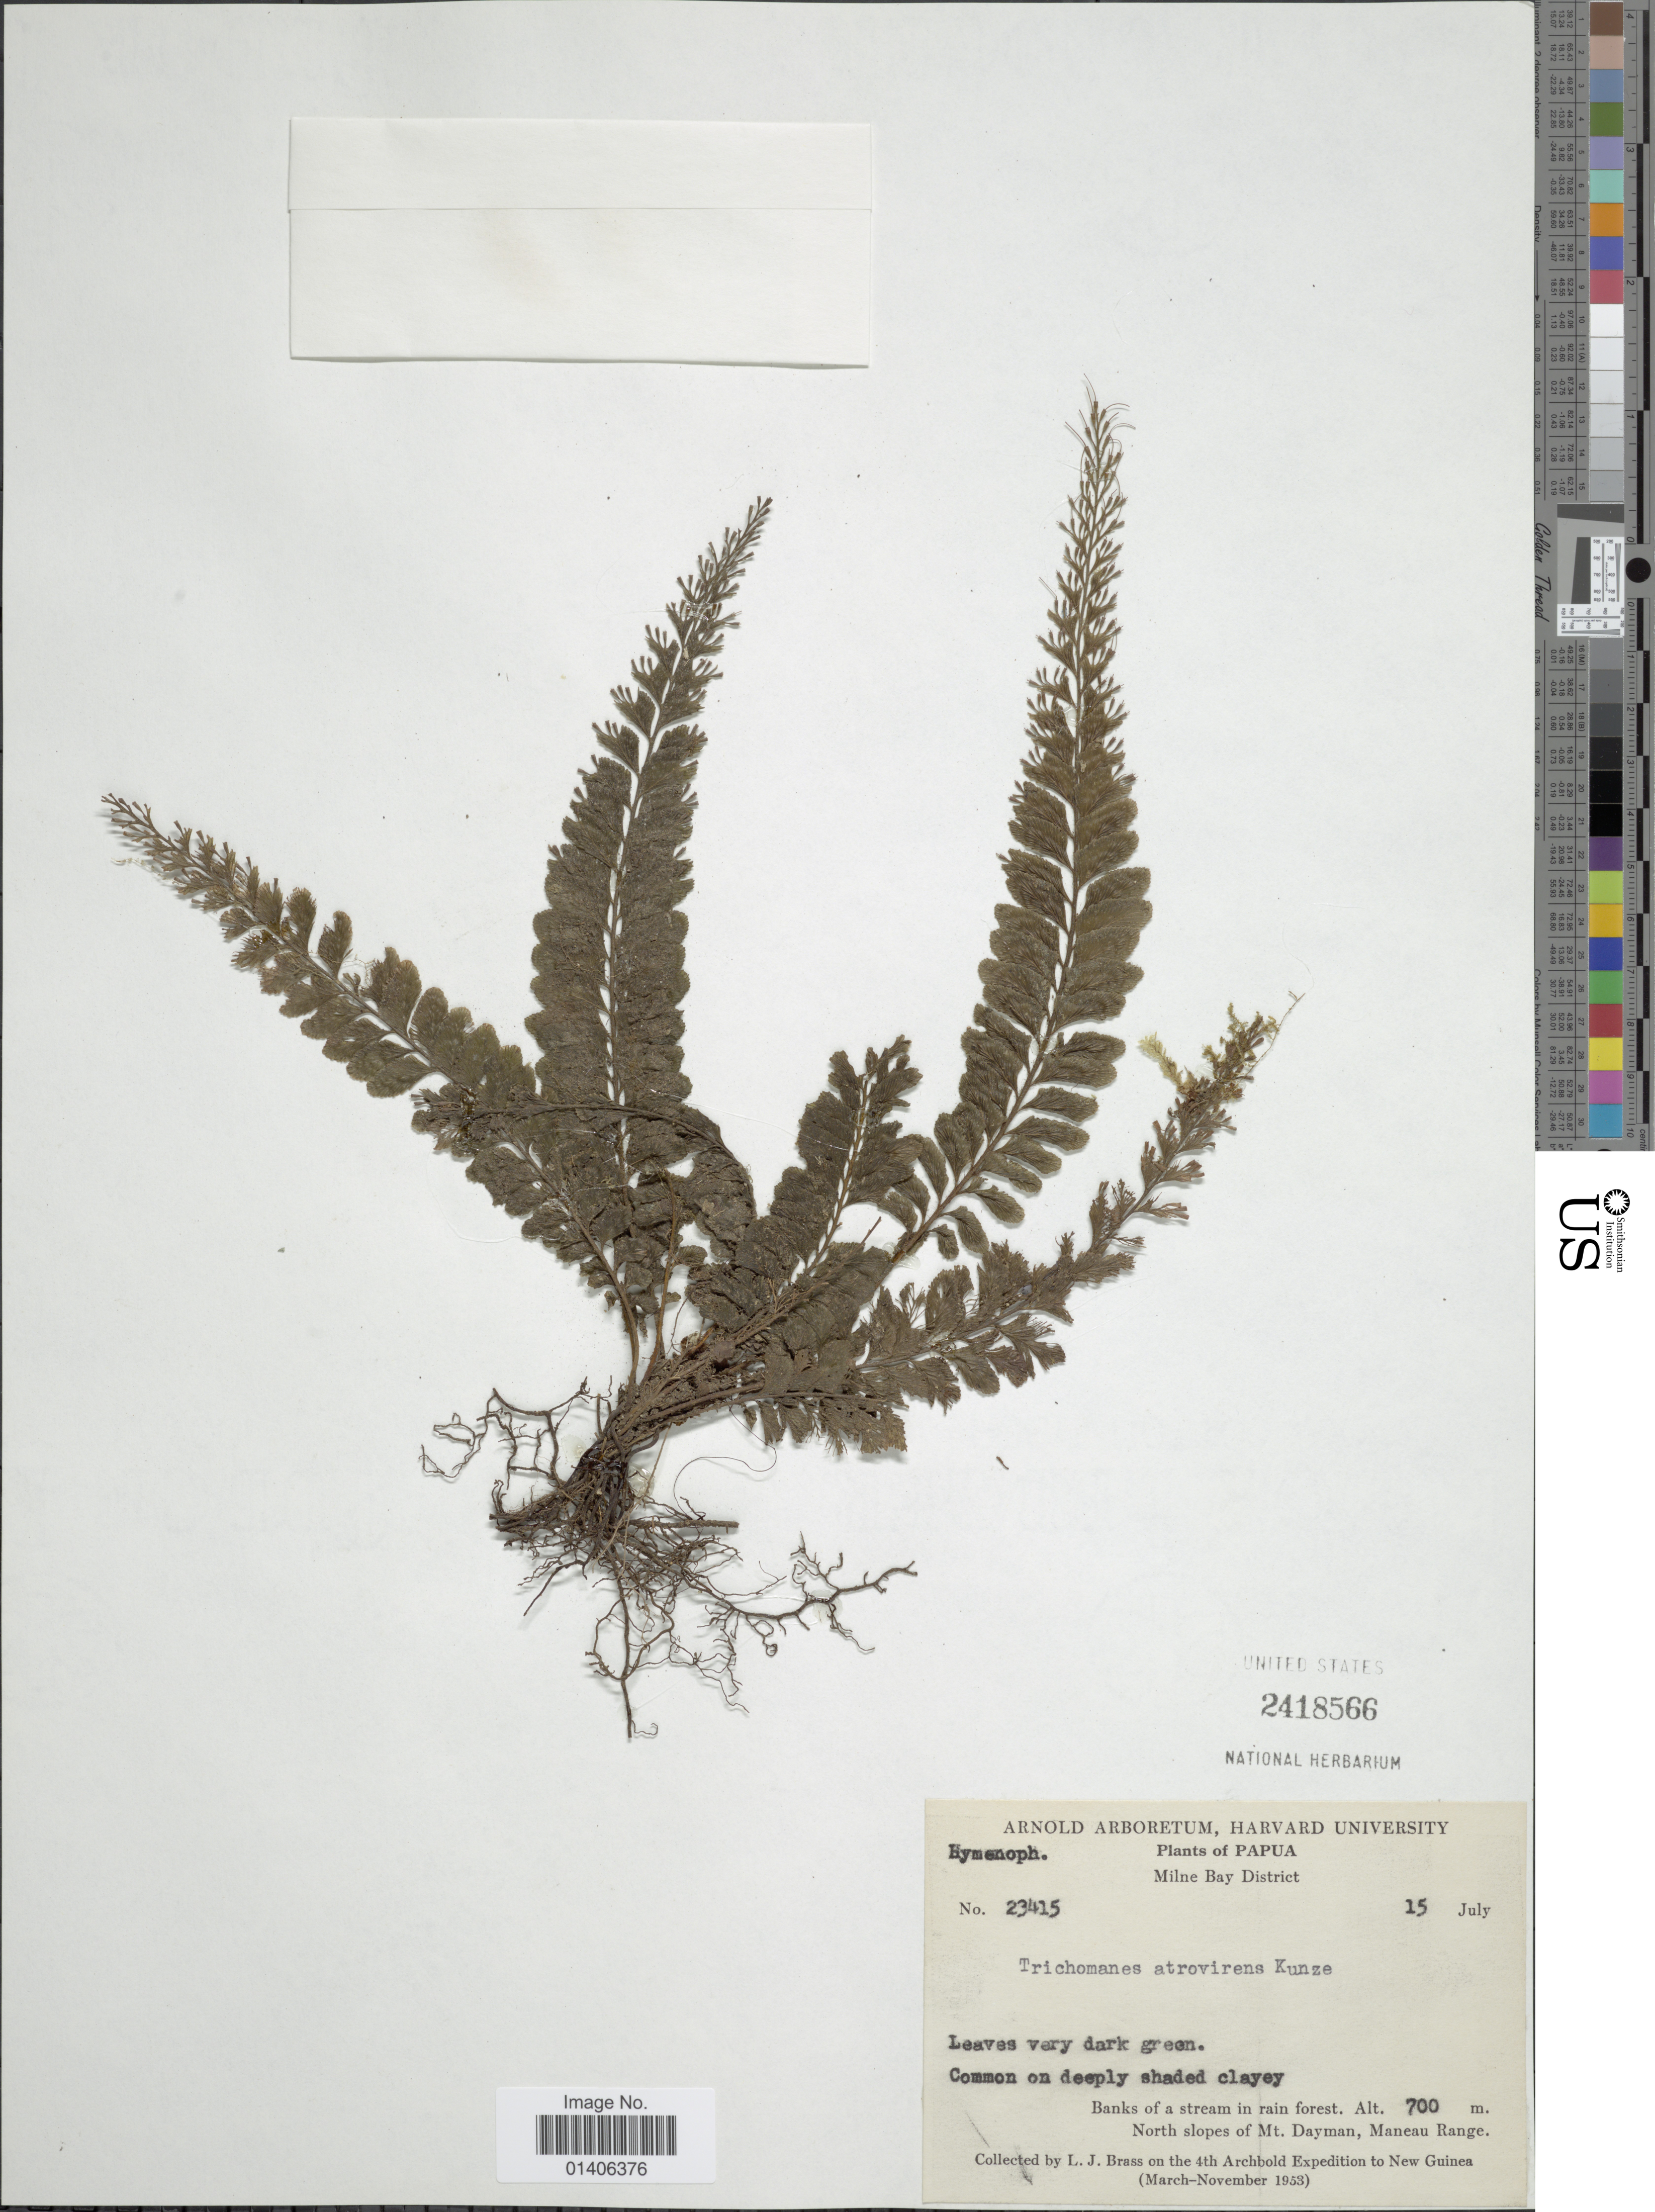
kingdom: Plantae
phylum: Tracheophyta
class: Polypodiopsida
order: Hymenophyllales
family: Hymenophyllaceae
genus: Cephalomanes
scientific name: Cephalomanes atrovirens subsp. boryanum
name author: (Kunze) K. Iwats.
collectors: L. J. Brass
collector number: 23415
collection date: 1953-07-15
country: Papua New Guinea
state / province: Milne Bay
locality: Milne Bay District, Banks of a stream in rain forest, North slopes of Mt Dayman, Maneau Range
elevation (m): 700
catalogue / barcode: US 2418566